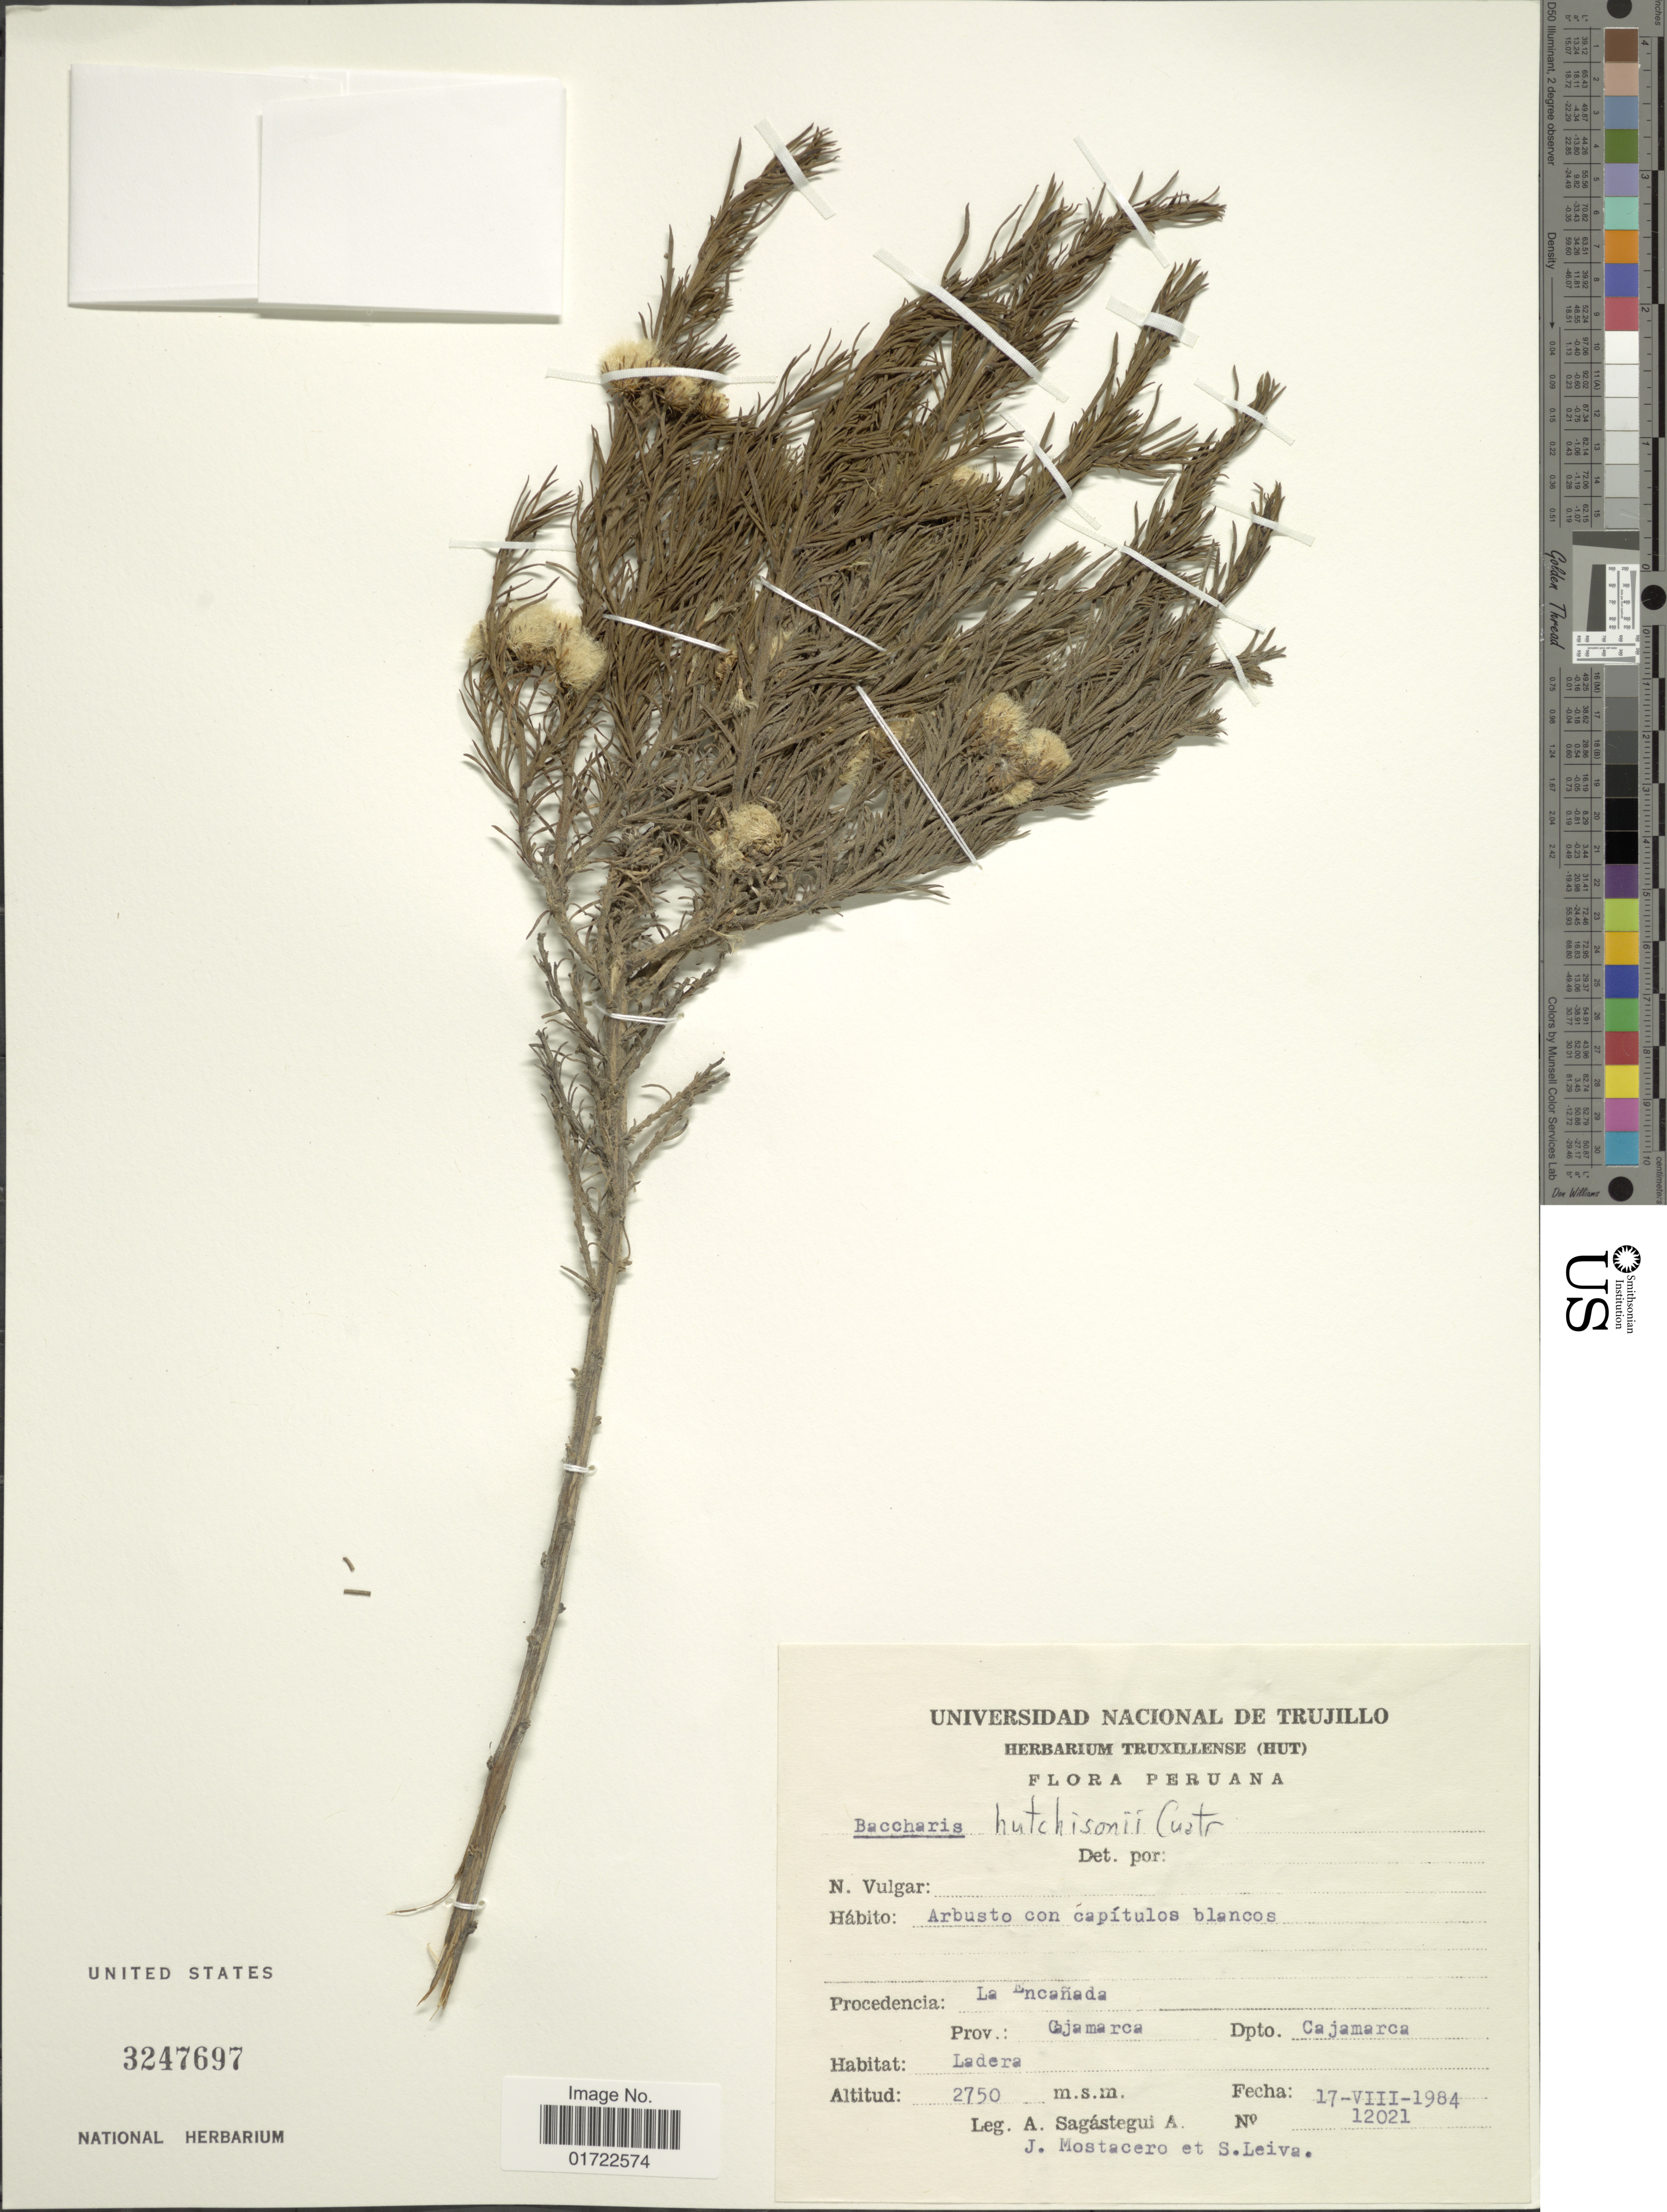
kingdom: Plantae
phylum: Tracheophyta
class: Magnoliopsida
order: Asterales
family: Asteraceae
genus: Baccharis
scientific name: Baccharis hutchisonii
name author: Cuatrec.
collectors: A. Sagástegui A., J. Mostacero & S. Leiva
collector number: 12021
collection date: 1984-08-17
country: Peru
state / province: Cajamarca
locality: Procedencia: La Encanada, Prov. Cajamarca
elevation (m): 2750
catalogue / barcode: US 3247697